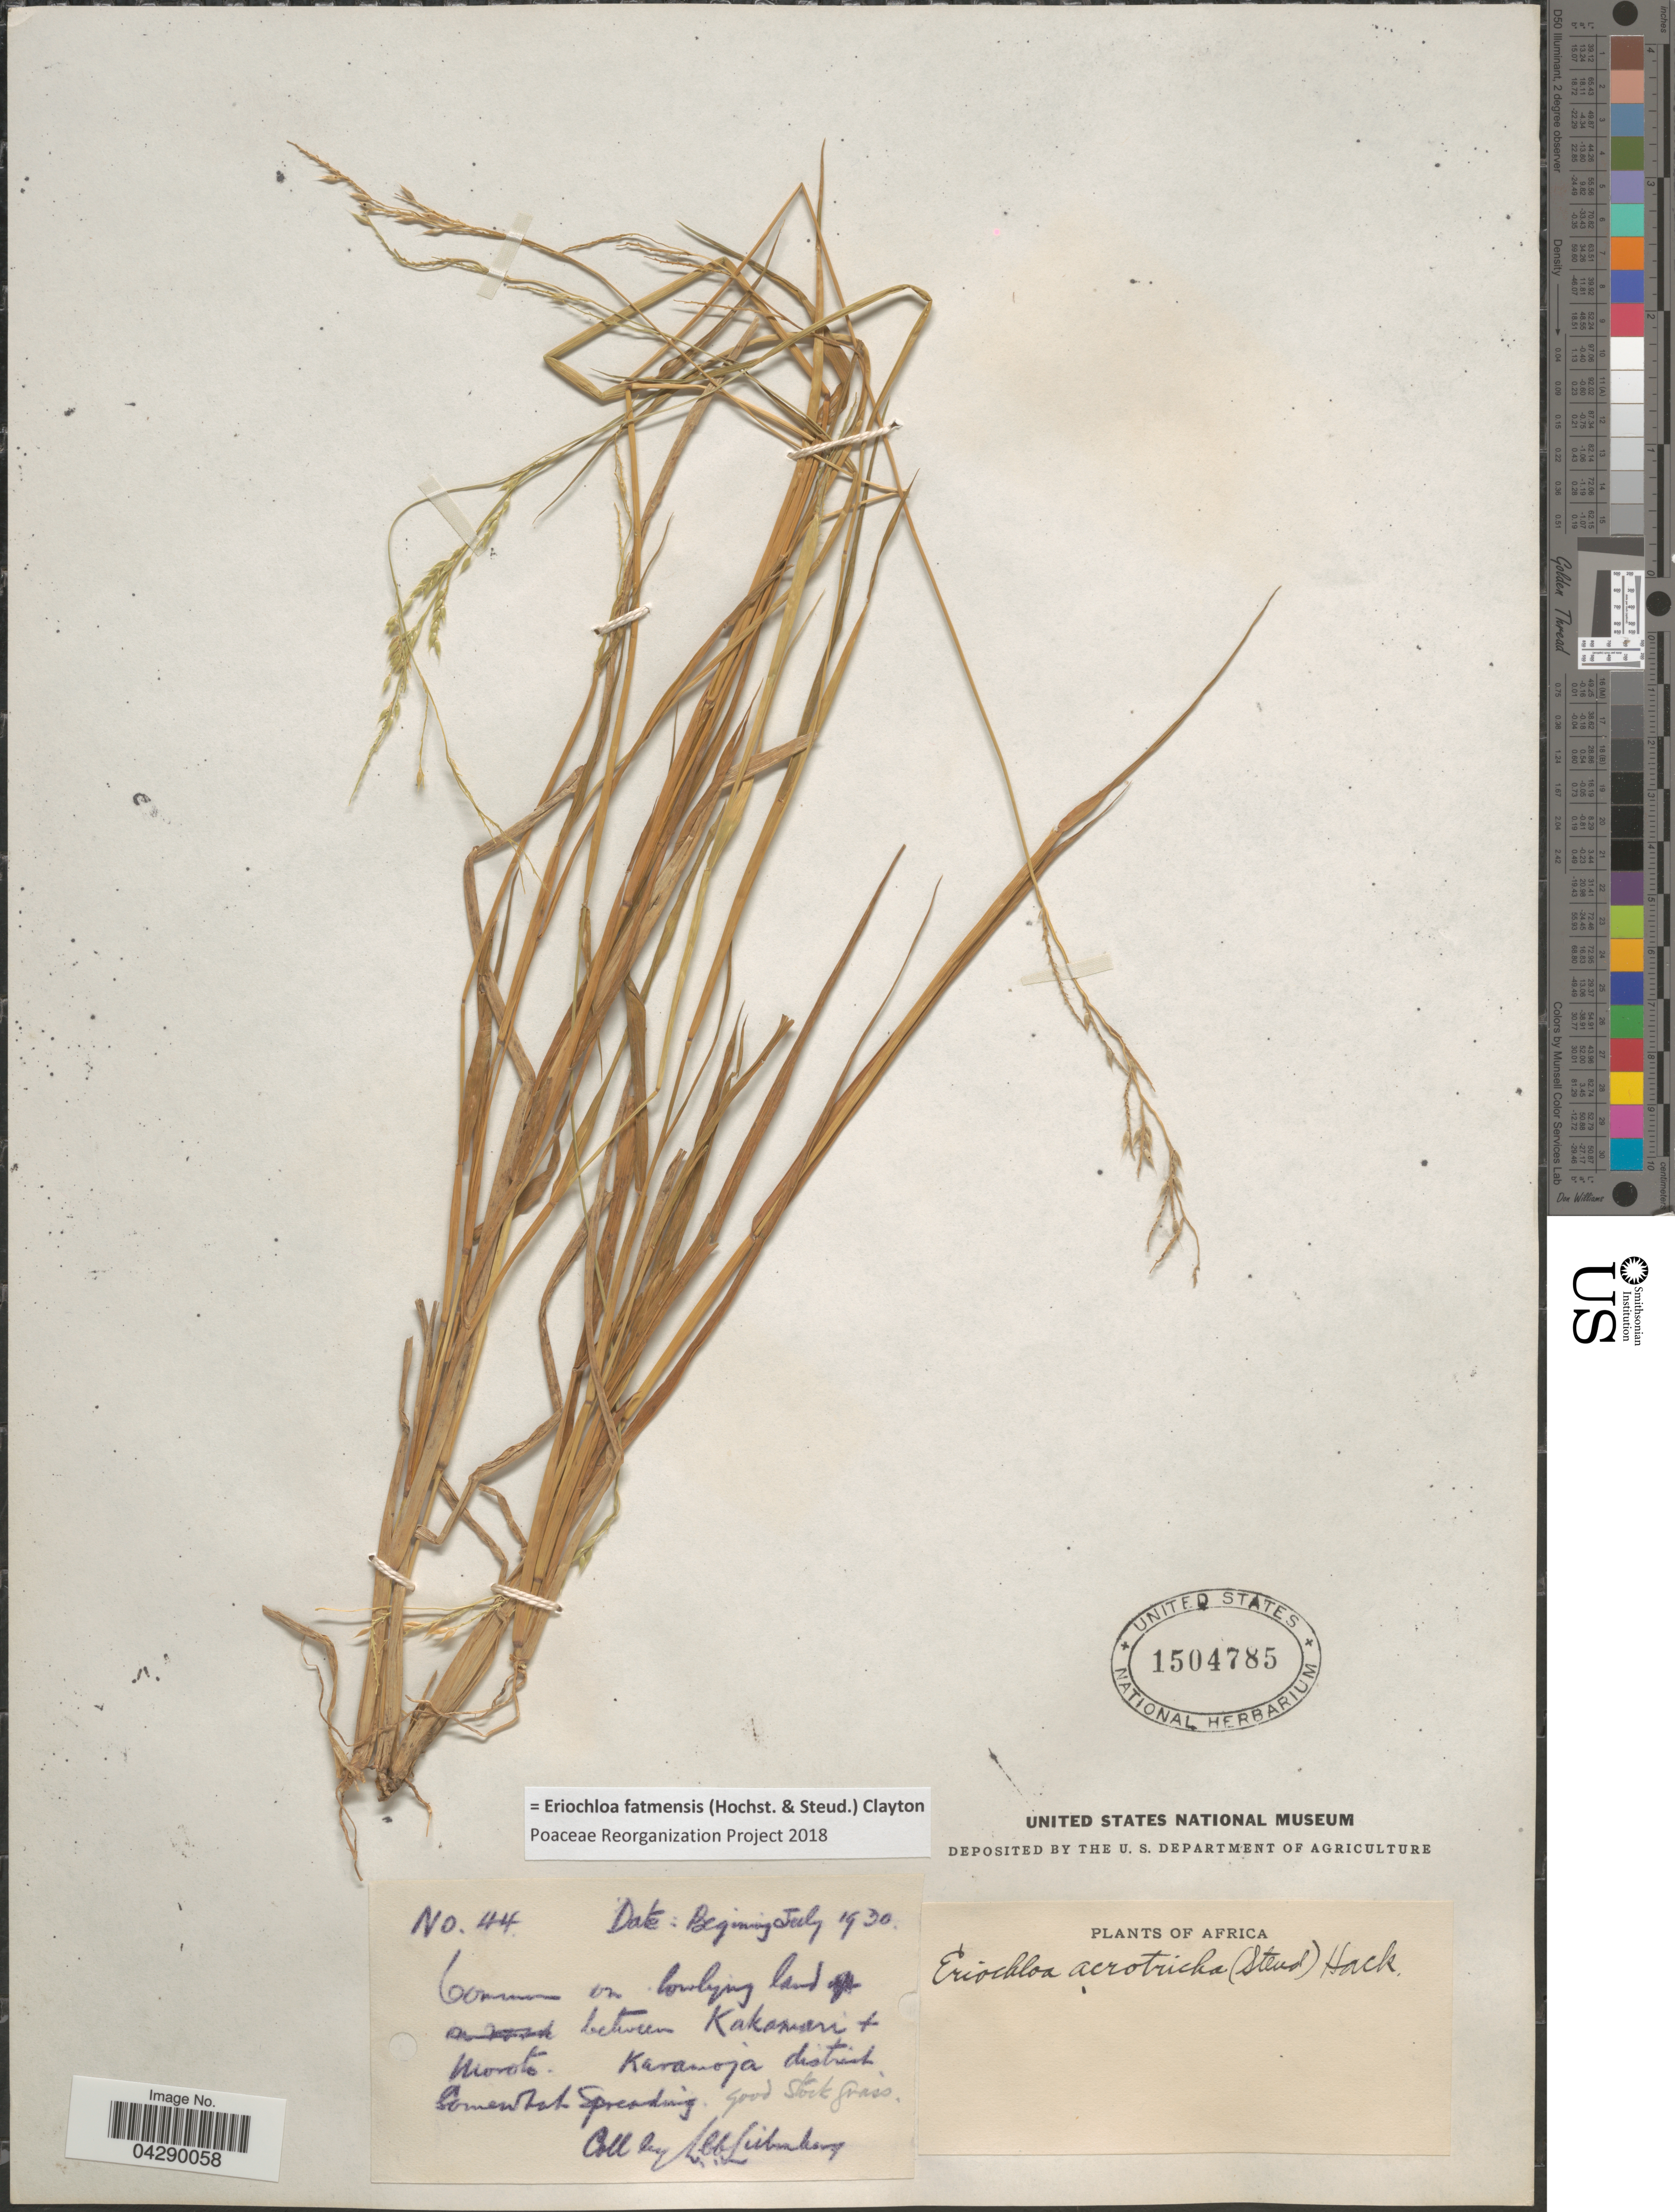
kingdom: Plantae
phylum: Tracheophyta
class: Liliopsida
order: Poales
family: Poaceae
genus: Eriochloa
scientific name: Eriochloa fatmensis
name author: (Hochst. & Steud.) Clayton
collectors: L. Liebenberg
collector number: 44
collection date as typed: Beginning July 1930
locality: On lowlying land between Kakamari + Moroto. Karamoja district.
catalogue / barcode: US 1504785